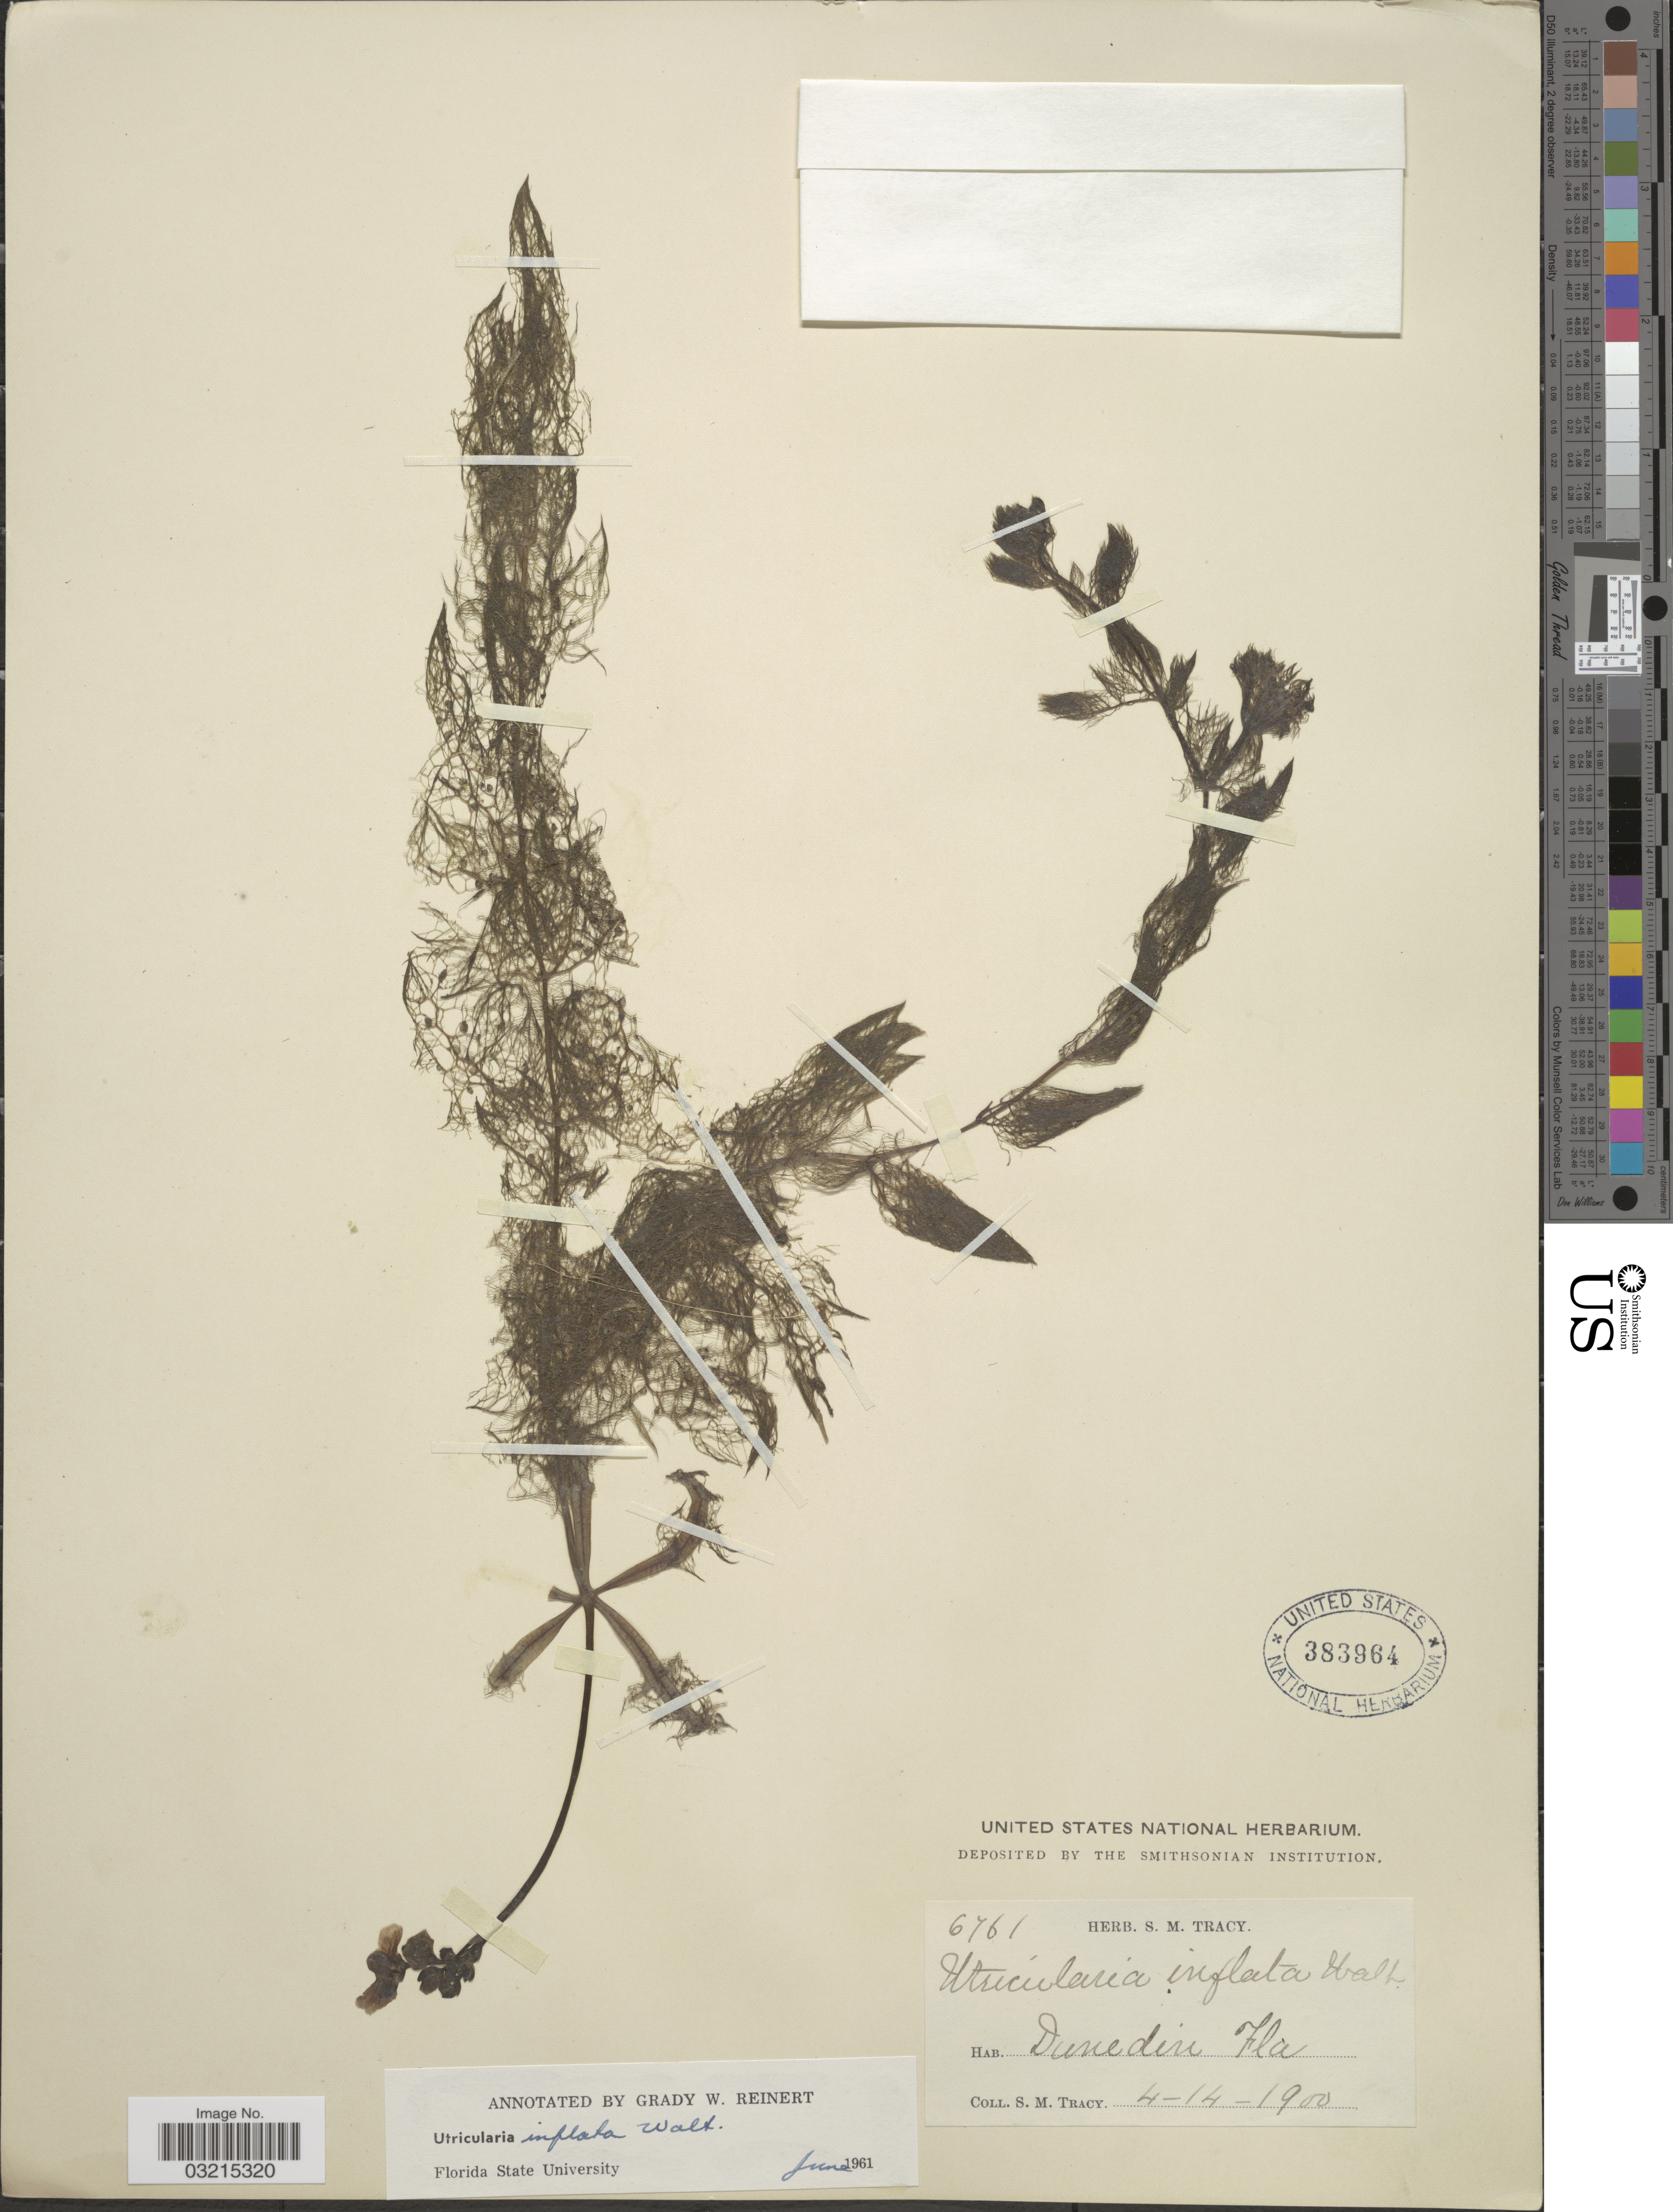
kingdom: Plantae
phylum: Tracheophyta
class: Magnoliopsida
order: Lamiales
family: Lentibulariaceae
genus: Utricularia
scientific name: Utricularia inflata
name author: Walter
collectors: S. M. Tracy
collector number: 6761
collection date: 1900-04-14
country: United States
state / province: Florida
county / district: Pinellas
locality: Dunedin.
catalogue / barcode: US 383964